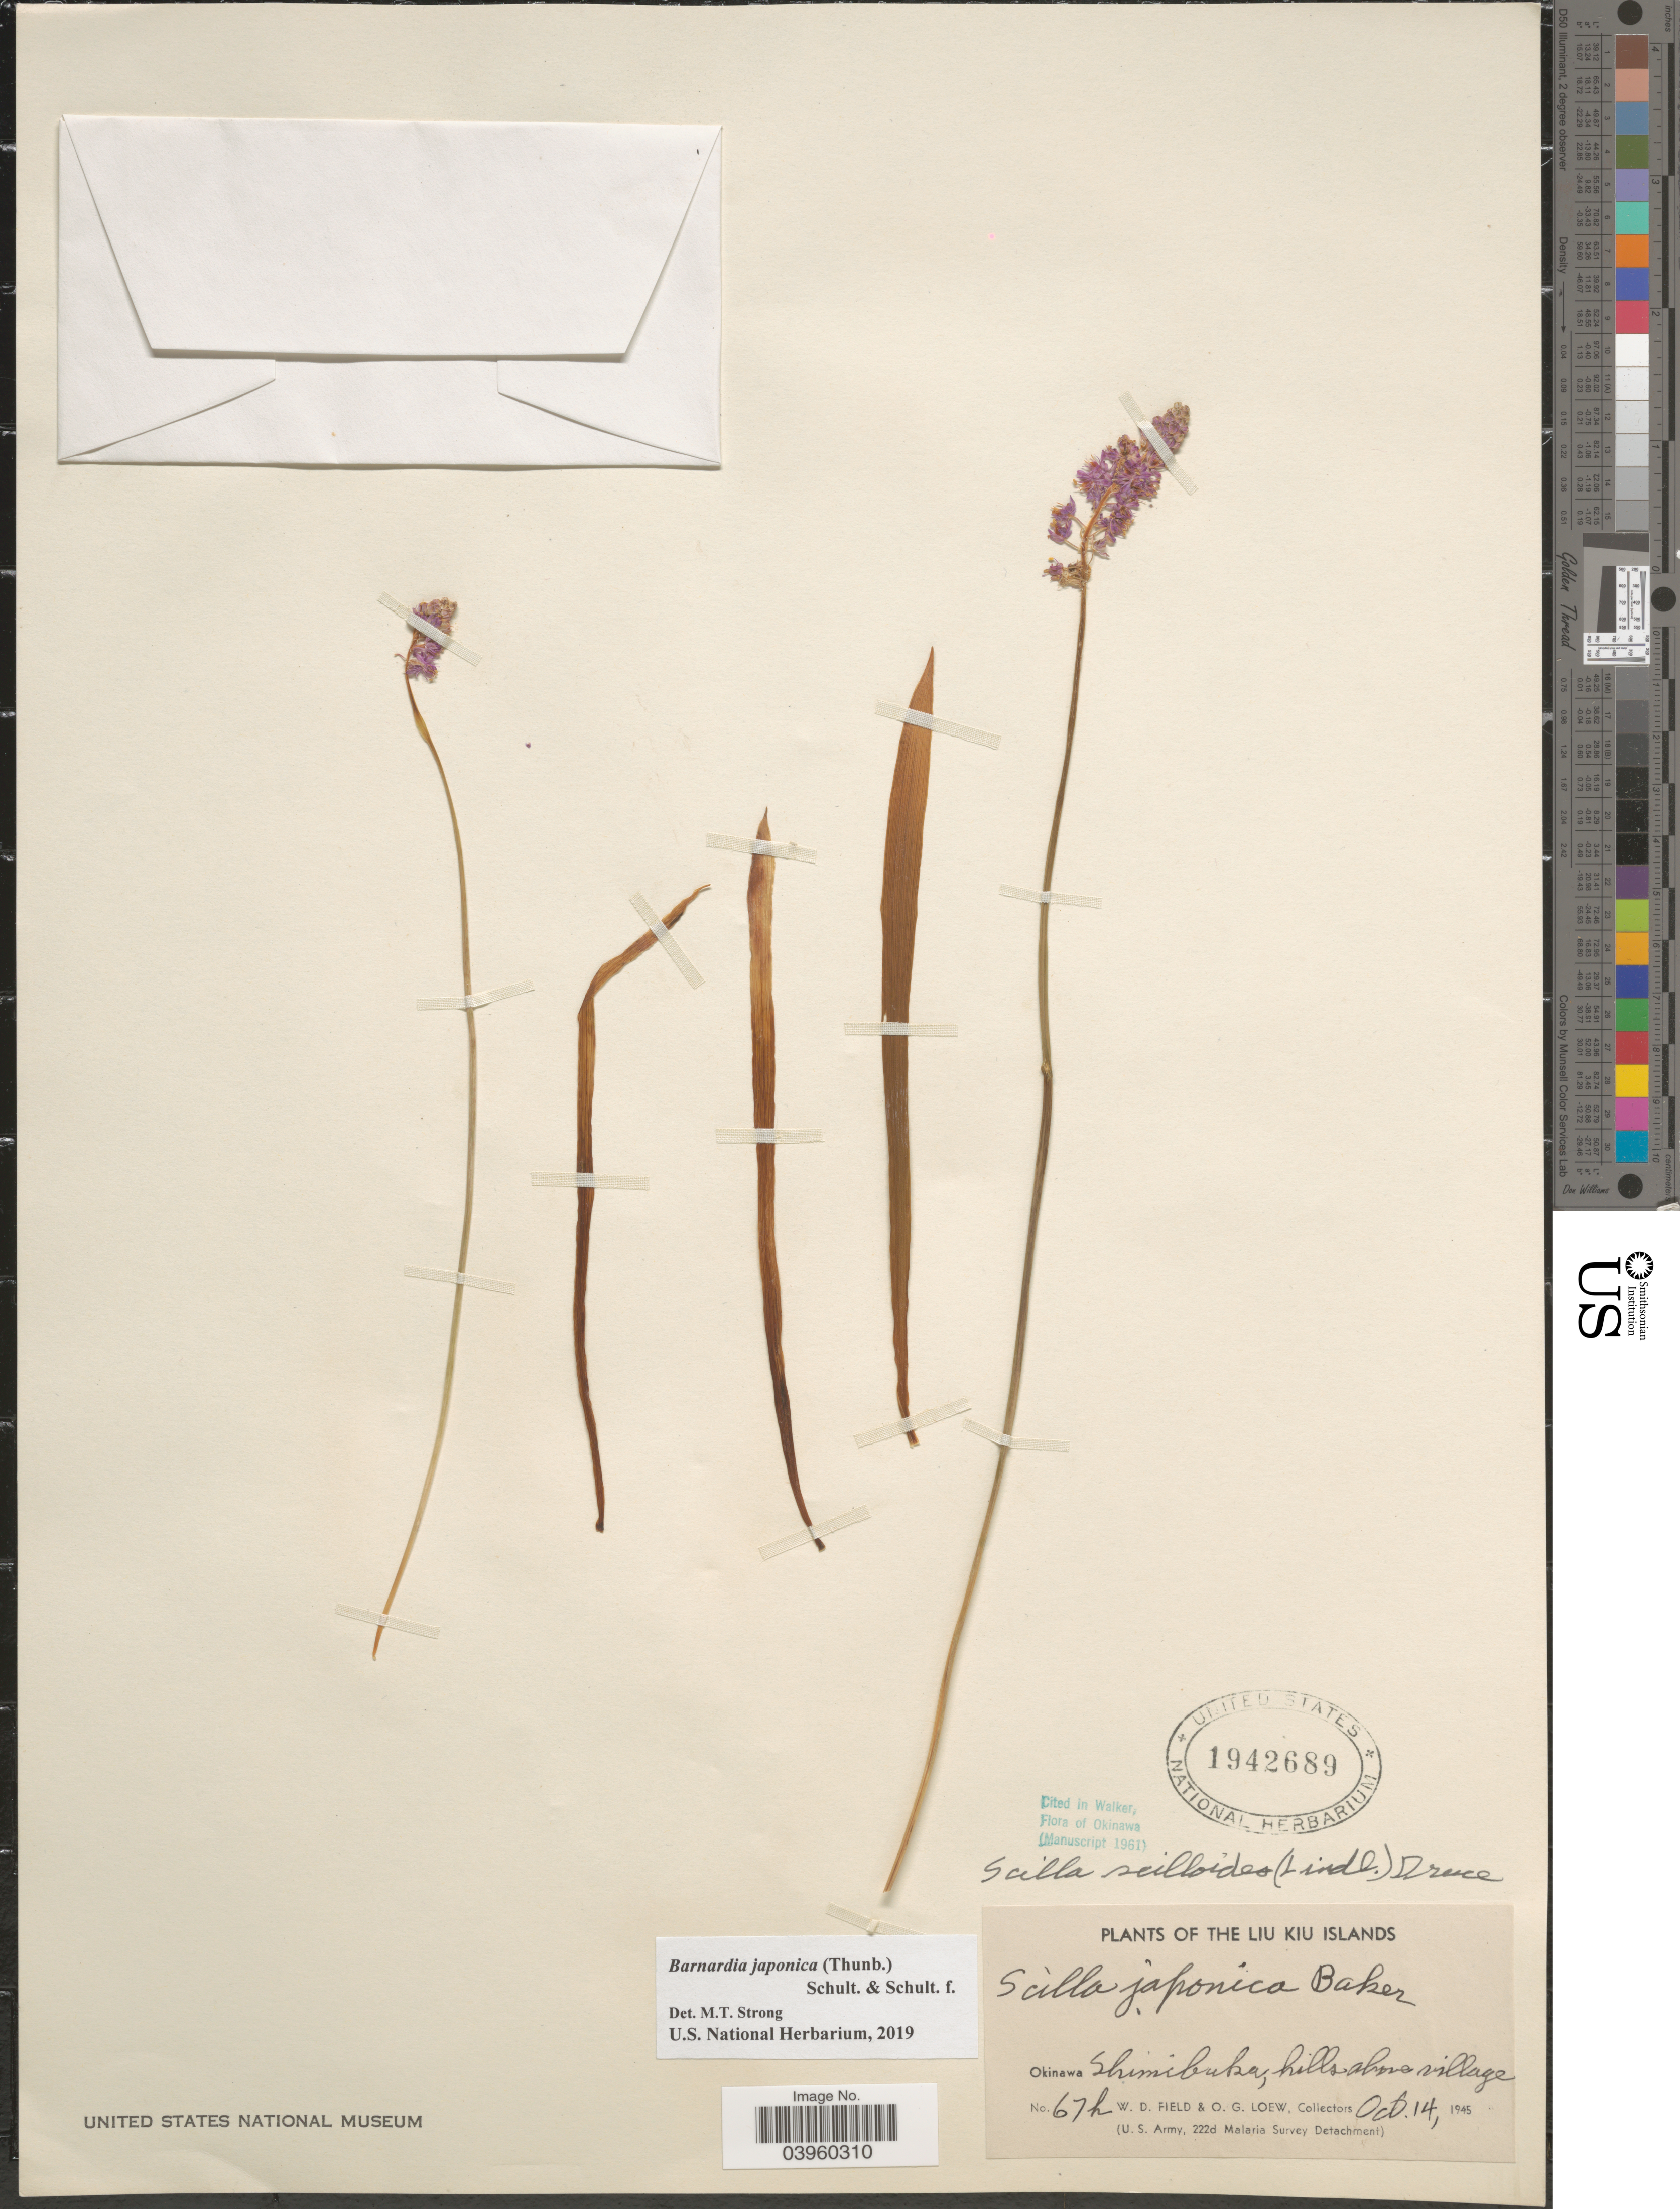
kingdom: Plantae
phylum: Tracheophyta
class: Liliopsida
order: Asparagales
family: Asparagaceae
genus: Barnardia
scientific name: Barnardia japonica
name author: (Thunb.) Schult. & Schult. f.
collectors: W. D. Field & O. G. Loew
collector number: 67h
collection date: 1945-10-14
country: Japan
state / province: Okinawa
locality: The Liu Kiu Islands. Shimibuka, hills above village.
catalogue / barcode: US 1942689